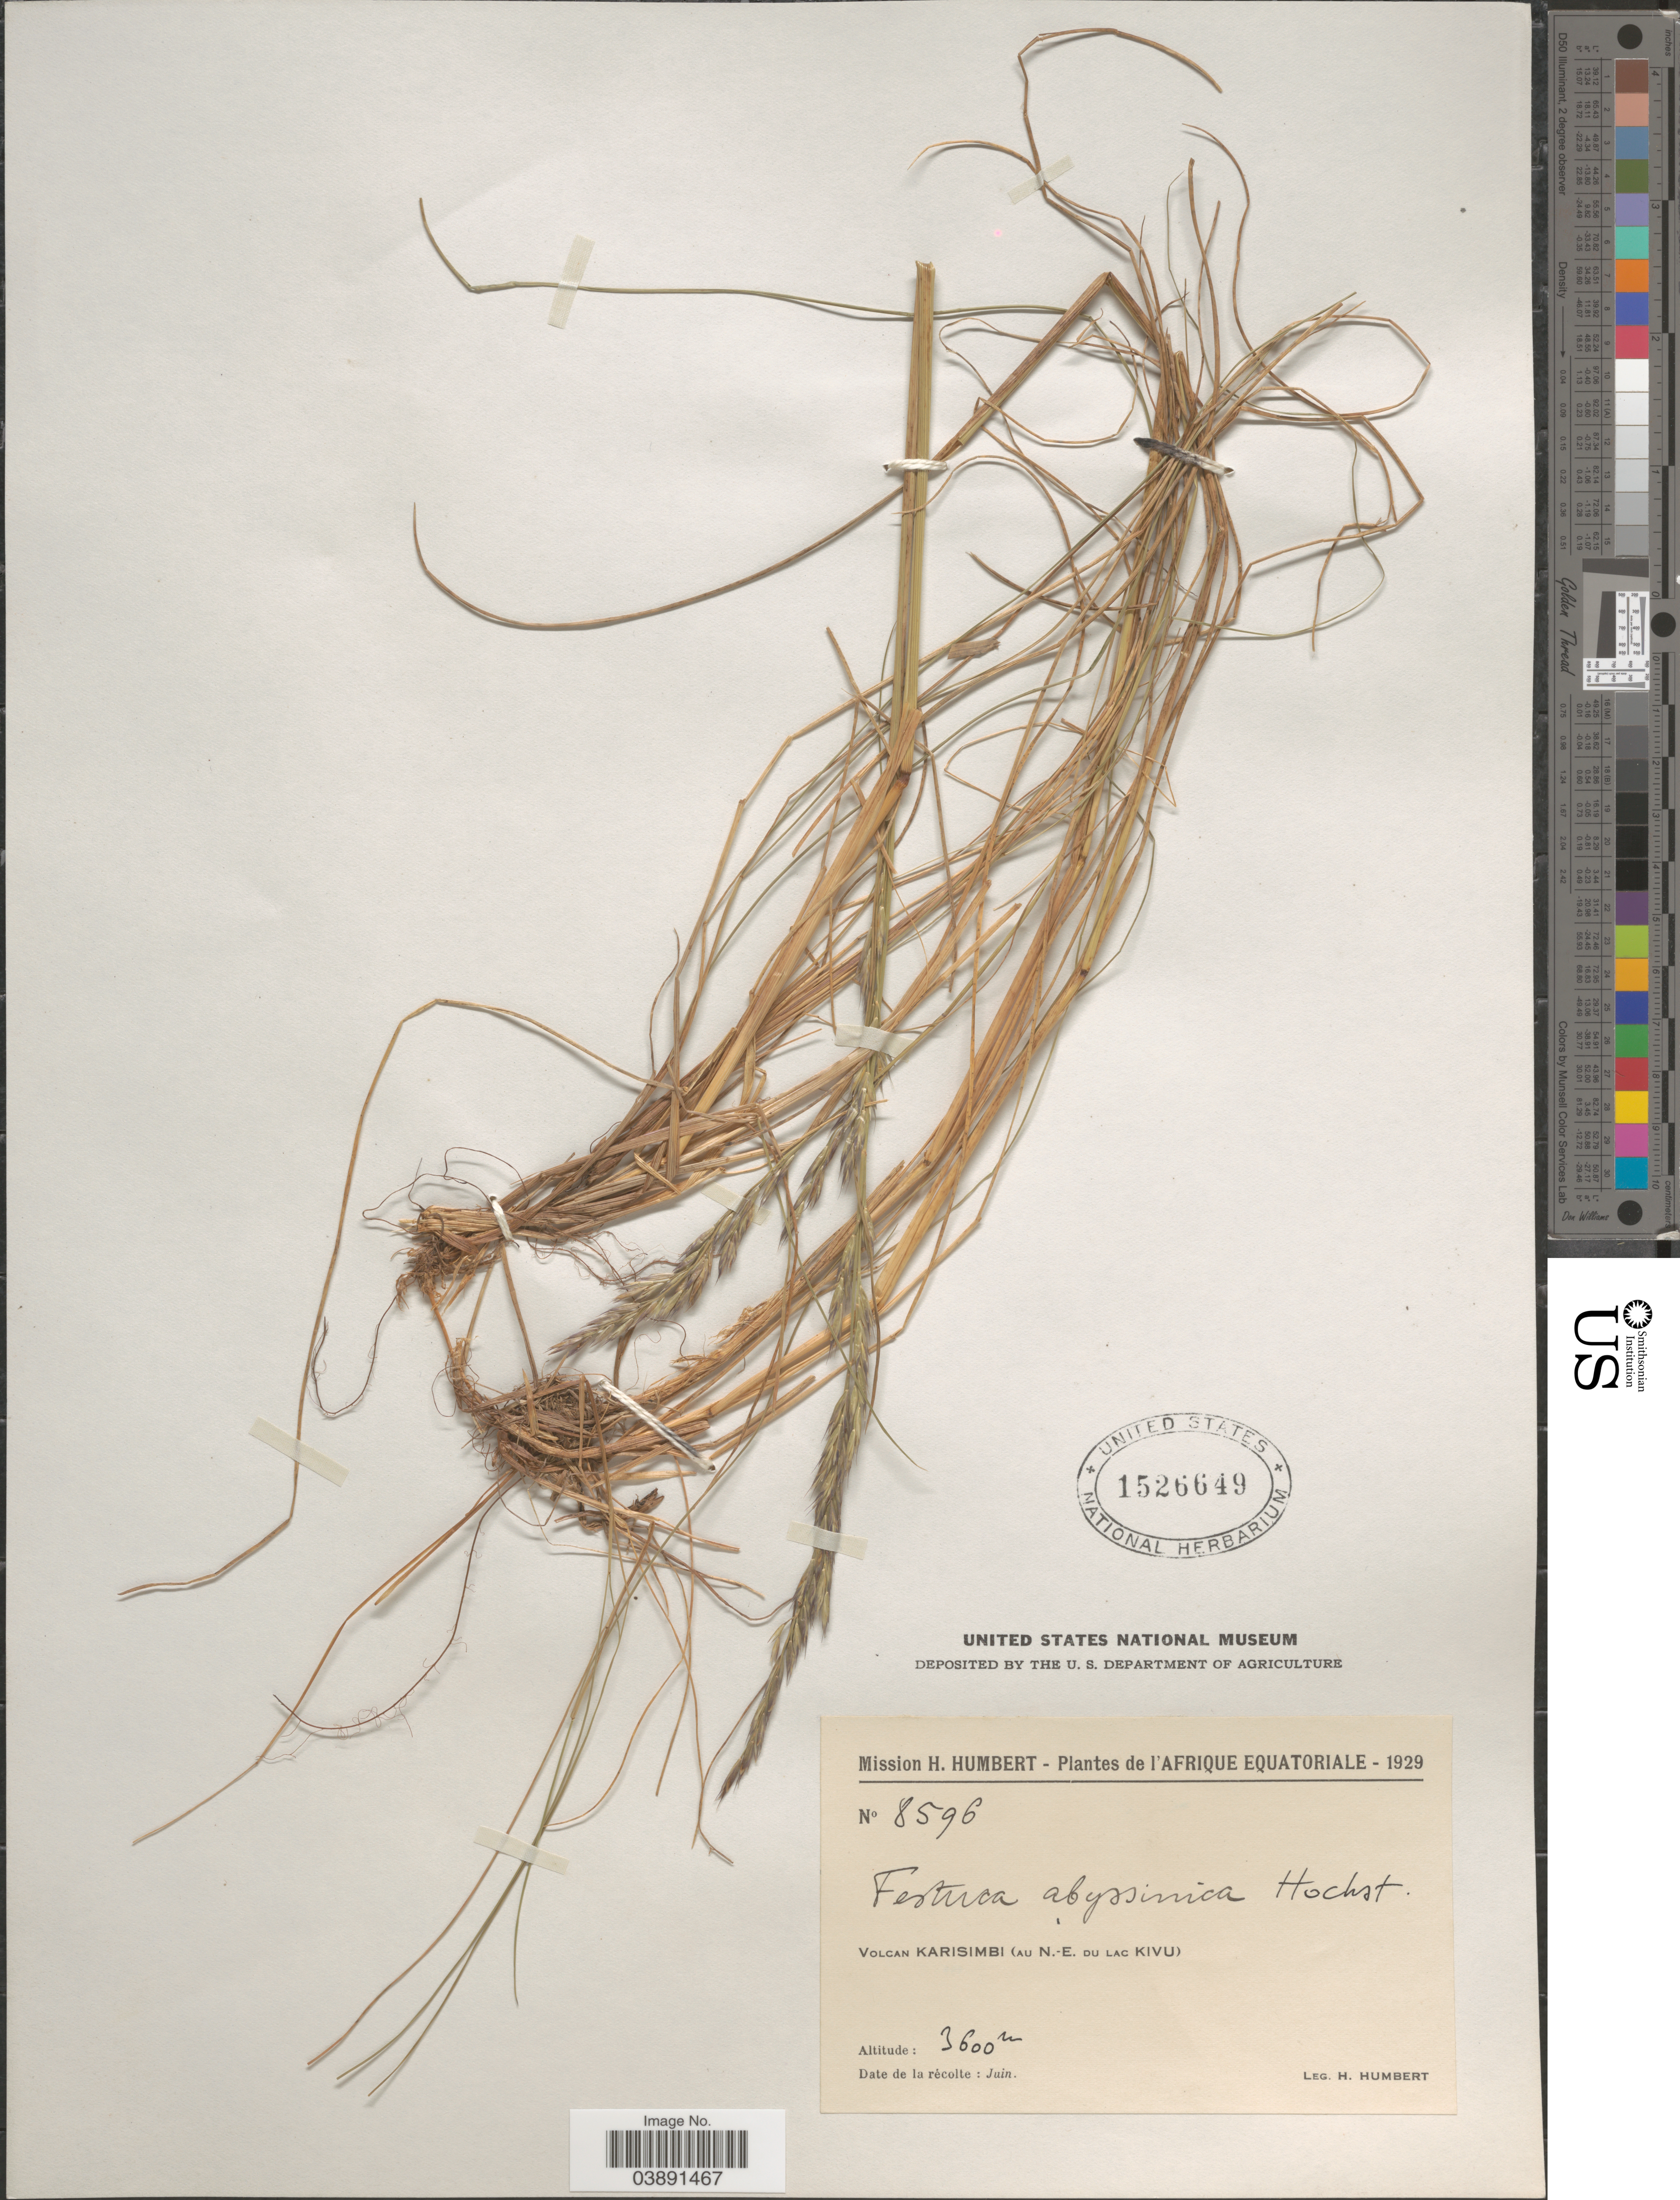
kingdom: Plantae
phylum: Tracheophyta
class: Liliopsida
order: Poales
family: Poaceae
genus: Festuca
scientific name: Festuca abyssinica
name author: Hochst. ex A. Rich.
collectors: H. Humbert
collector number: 8596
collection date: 1929-06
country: Congo, Democratic Republic of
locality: L'Afrique Equatoriale. Volcan Karisimbi (au N.-E. du lac Kivu).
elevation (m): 3600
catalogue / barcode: US 1526649